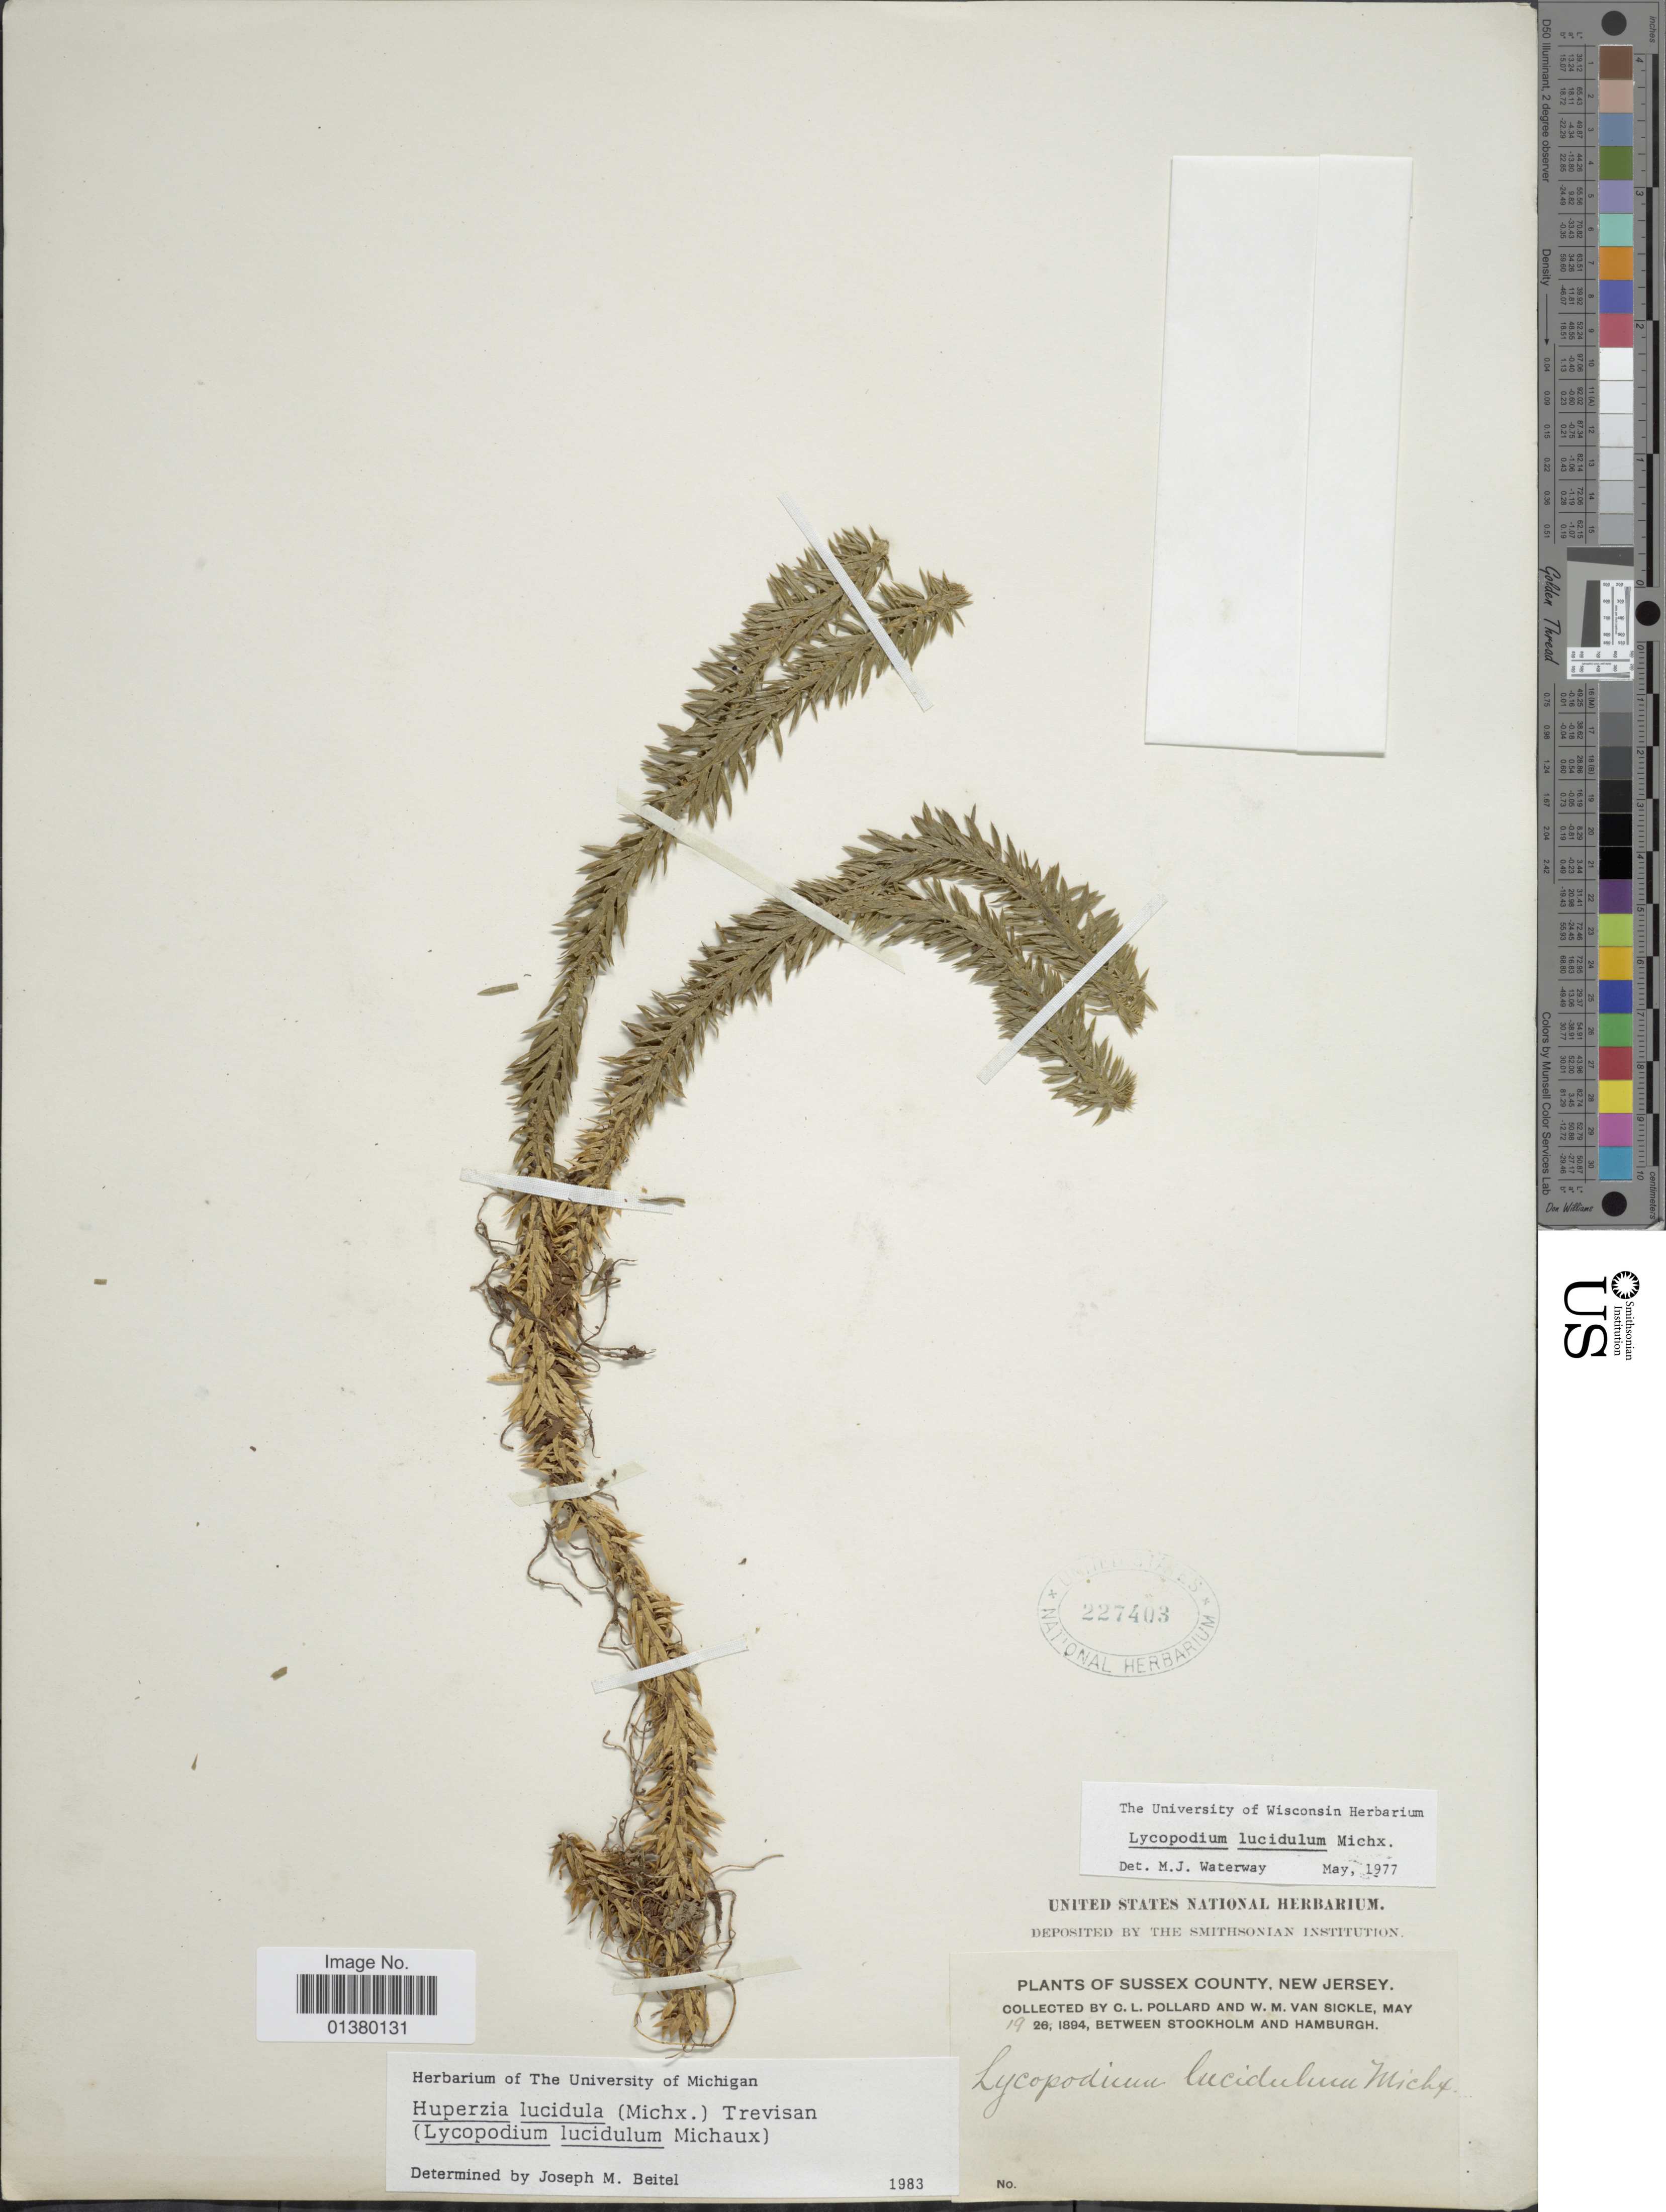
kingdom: Plantae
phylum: Tracheophyta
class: Lycopodiopsida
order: Lycopodiales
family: Lycopodiaceae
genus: Huperzia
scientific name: Huperzia lucidula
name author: (Michx.) Trevis.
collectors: C. L. Pollard & W. Van Sickle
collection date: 1894-05-19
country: United States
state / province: New Jersey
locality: Sussex County, between Stockhol and Hamburgh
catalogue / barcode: US 227403